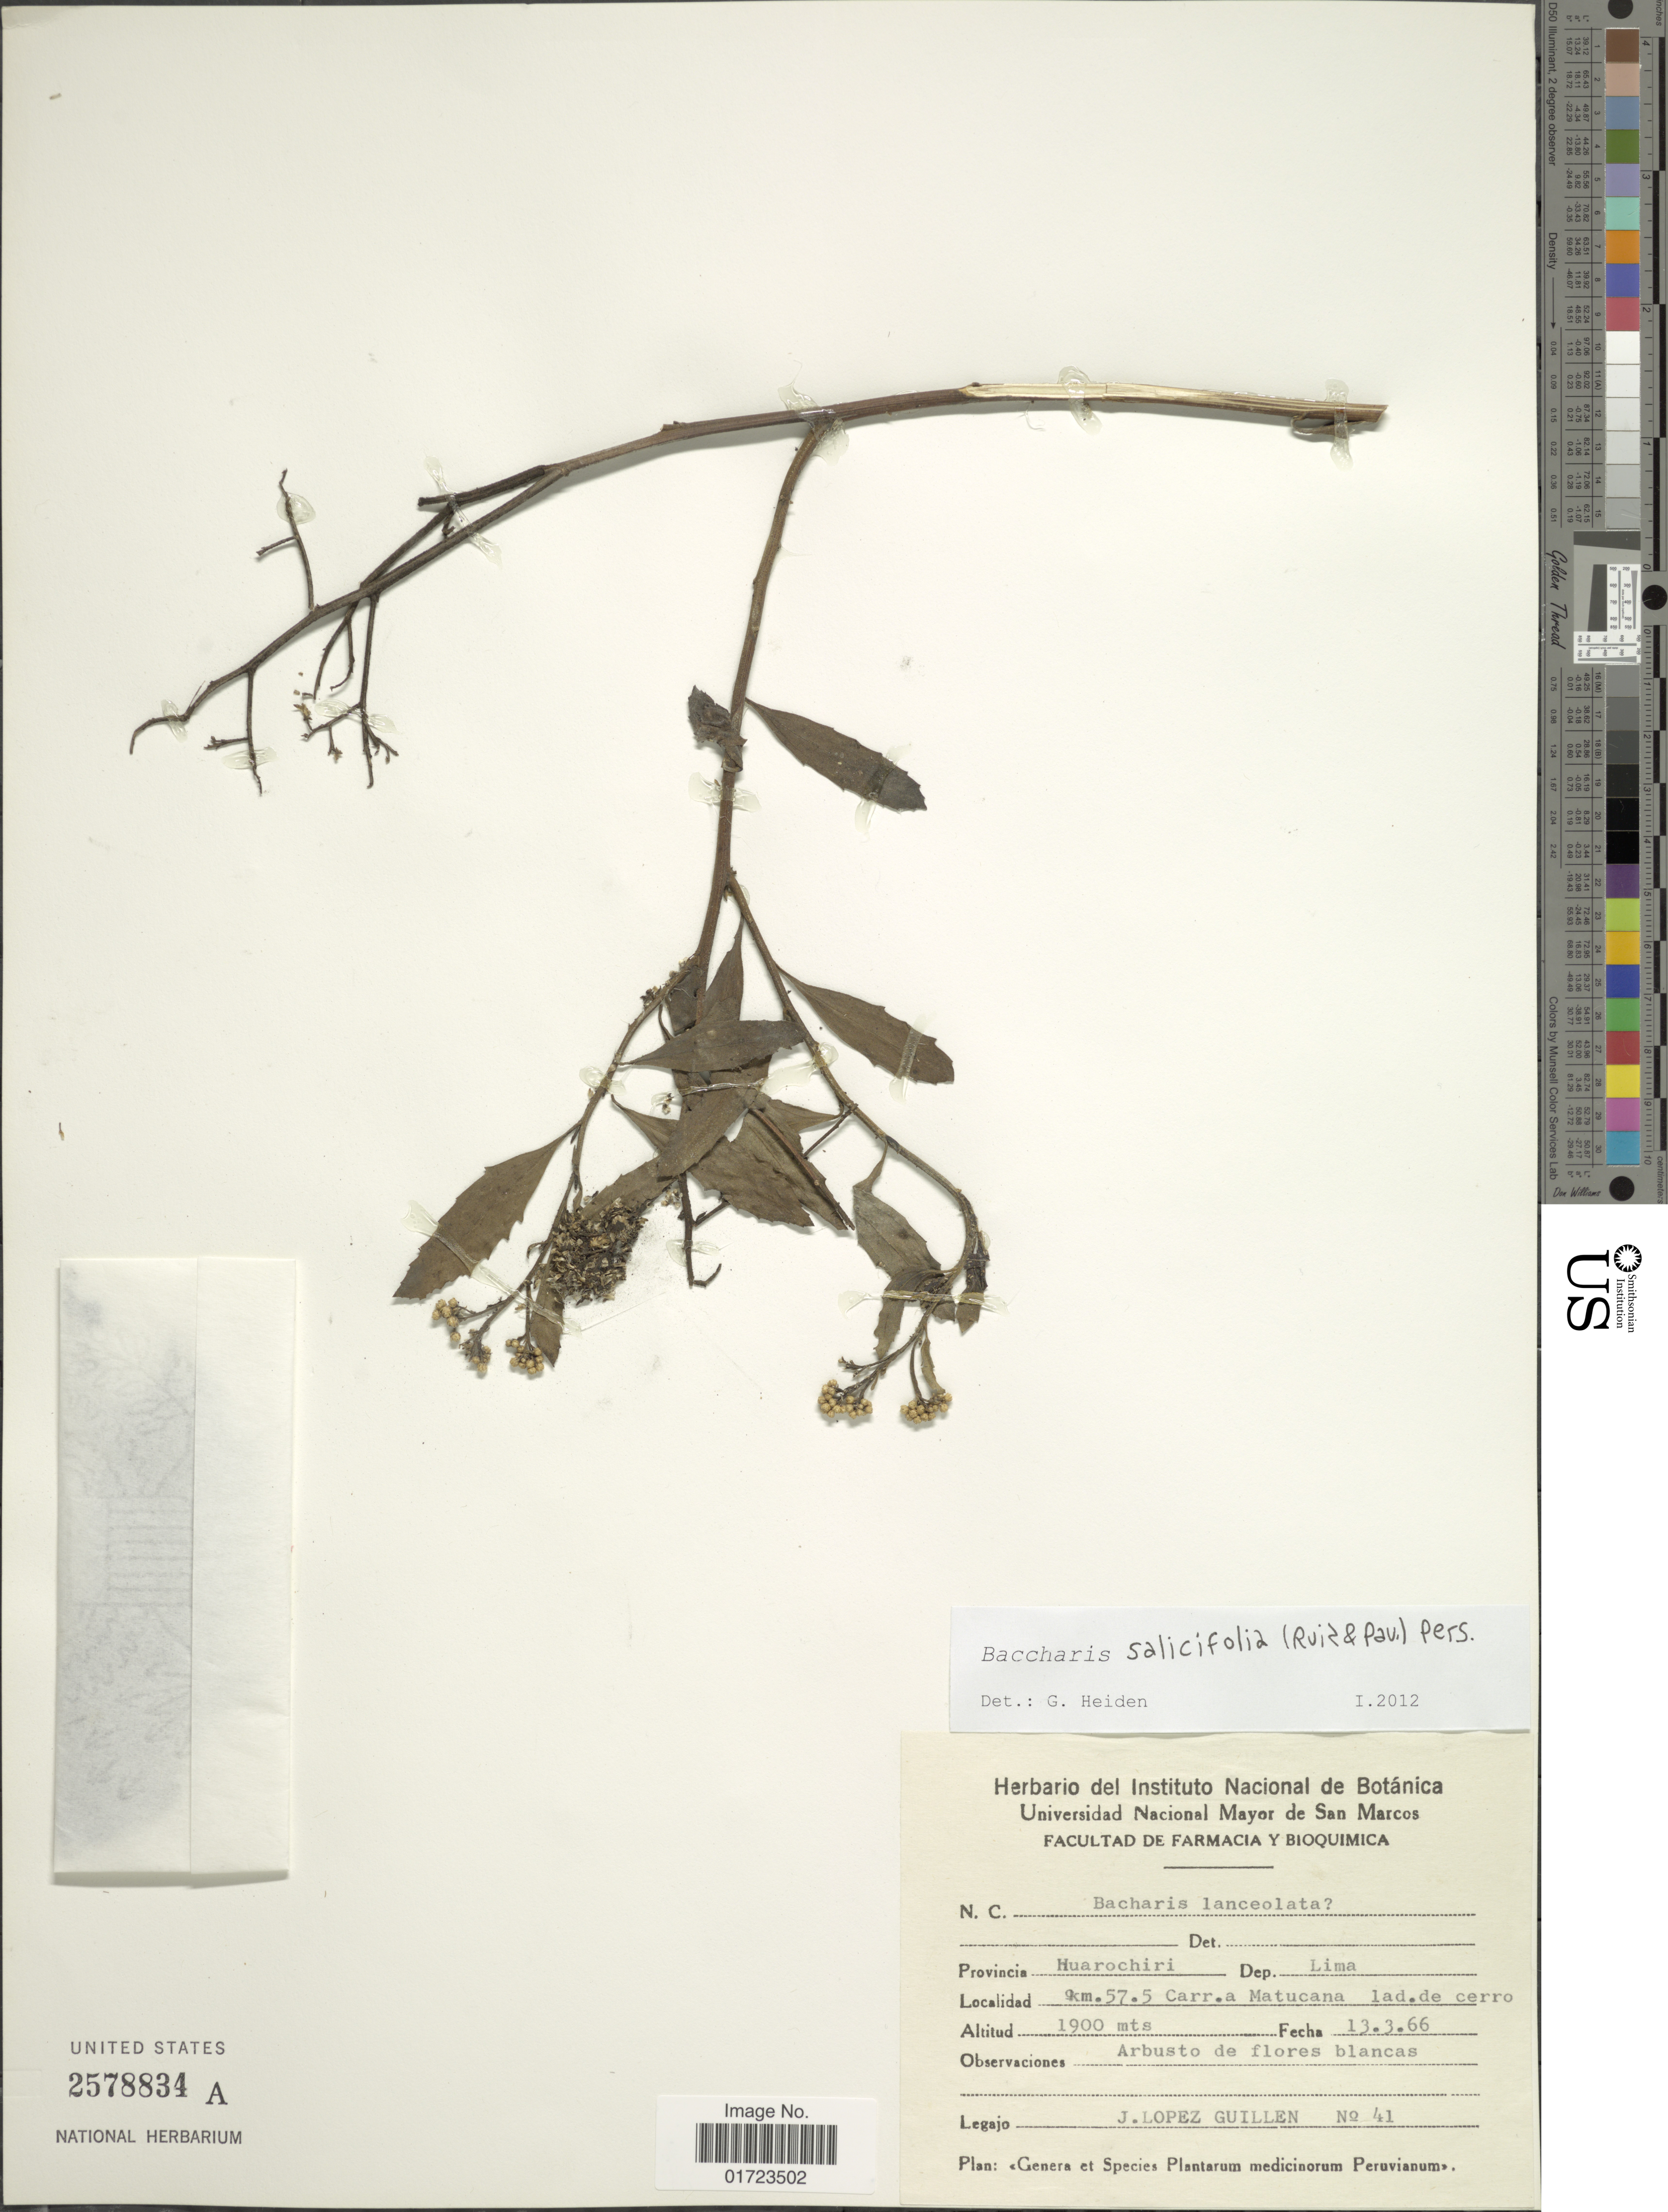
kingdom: Plantae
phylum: Tracheophyta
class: Magnoliopsida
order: Asterales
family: Asteraceae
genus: Baccharis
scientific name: Baccharis salicifolia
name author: (Ruiz & Pav.) Pers.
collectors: J. López Guillén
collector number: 41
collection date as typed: Transcribed d/m/y: 13/3/66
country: Peru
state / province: Lima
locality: Provincia Huarochiri, Dep. Lima. km. 57.5 Carr. a Matucana lad. de cerro.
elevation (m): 1900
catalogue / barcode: US 2578834A